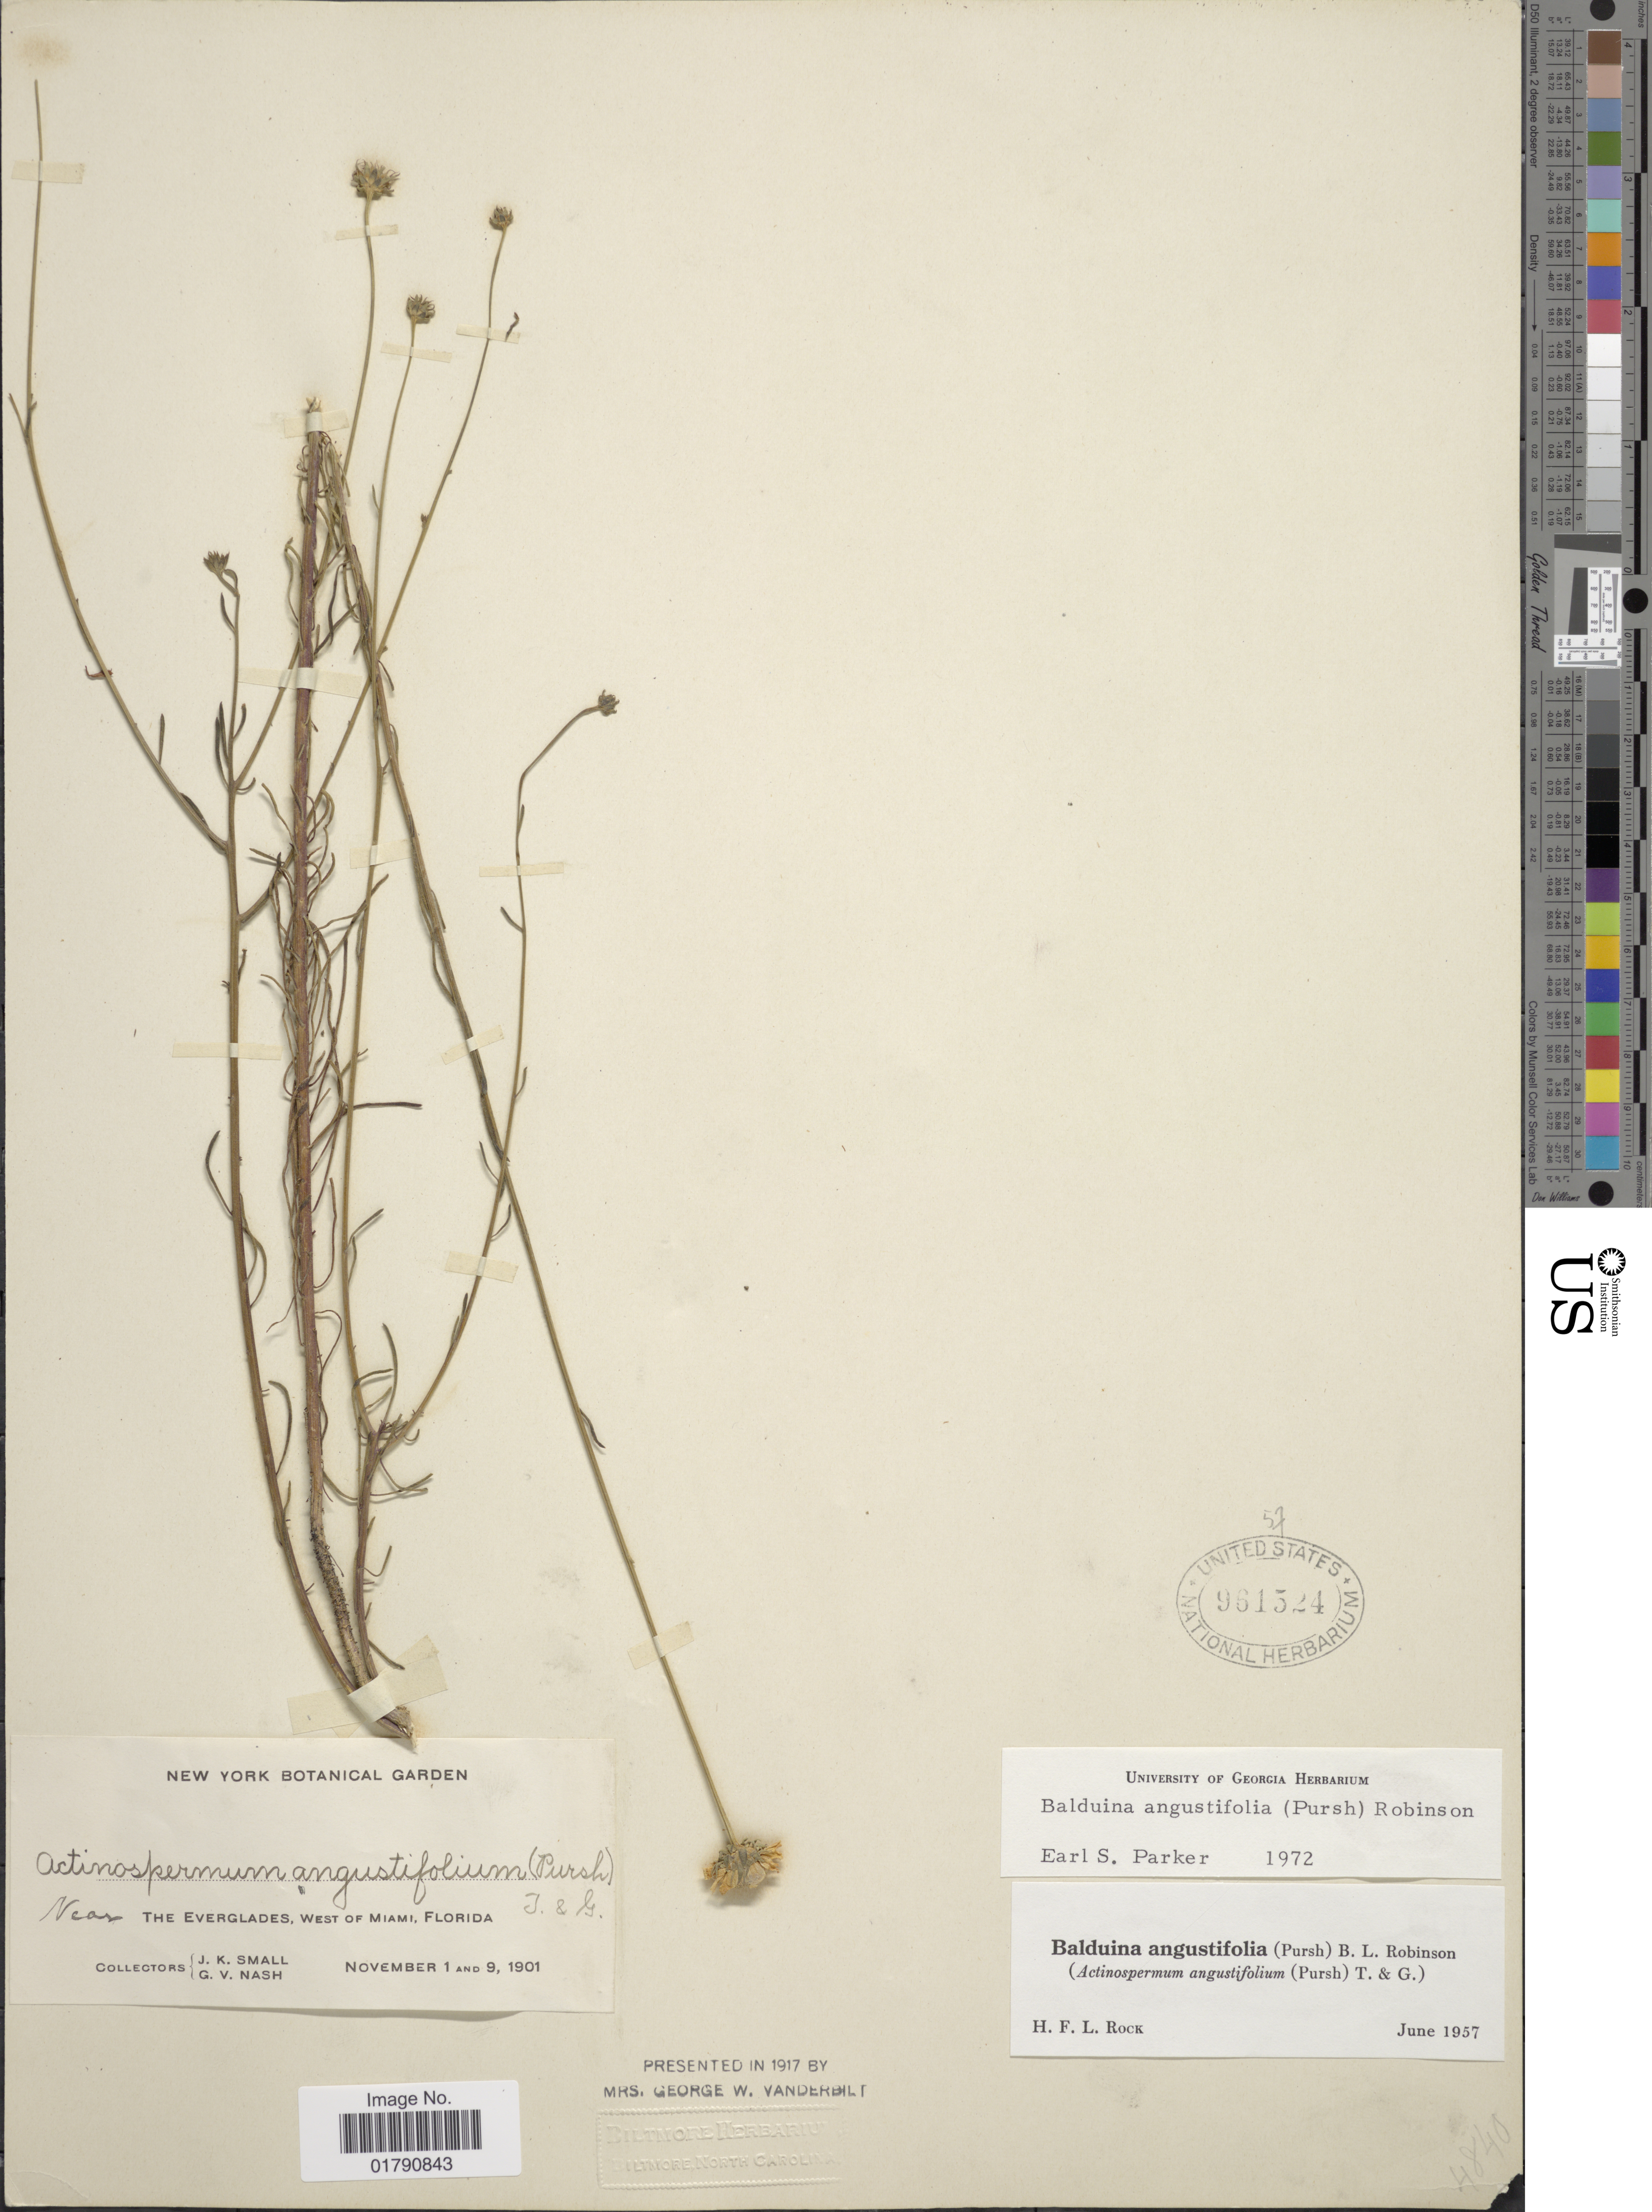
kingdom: Plantae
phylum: Tracheophyta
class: Magnoliopsida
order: Asterales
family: Asteraceae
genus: Balduina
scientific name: Balduina angustifolia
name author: (Pursh) B.L. Rob.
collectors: J. K. Small & G. V. Nash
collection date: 1901-11-01/1901-11-09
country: United States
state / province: Florida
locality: Near the Everglades, West of Miami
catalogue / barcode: US 961524